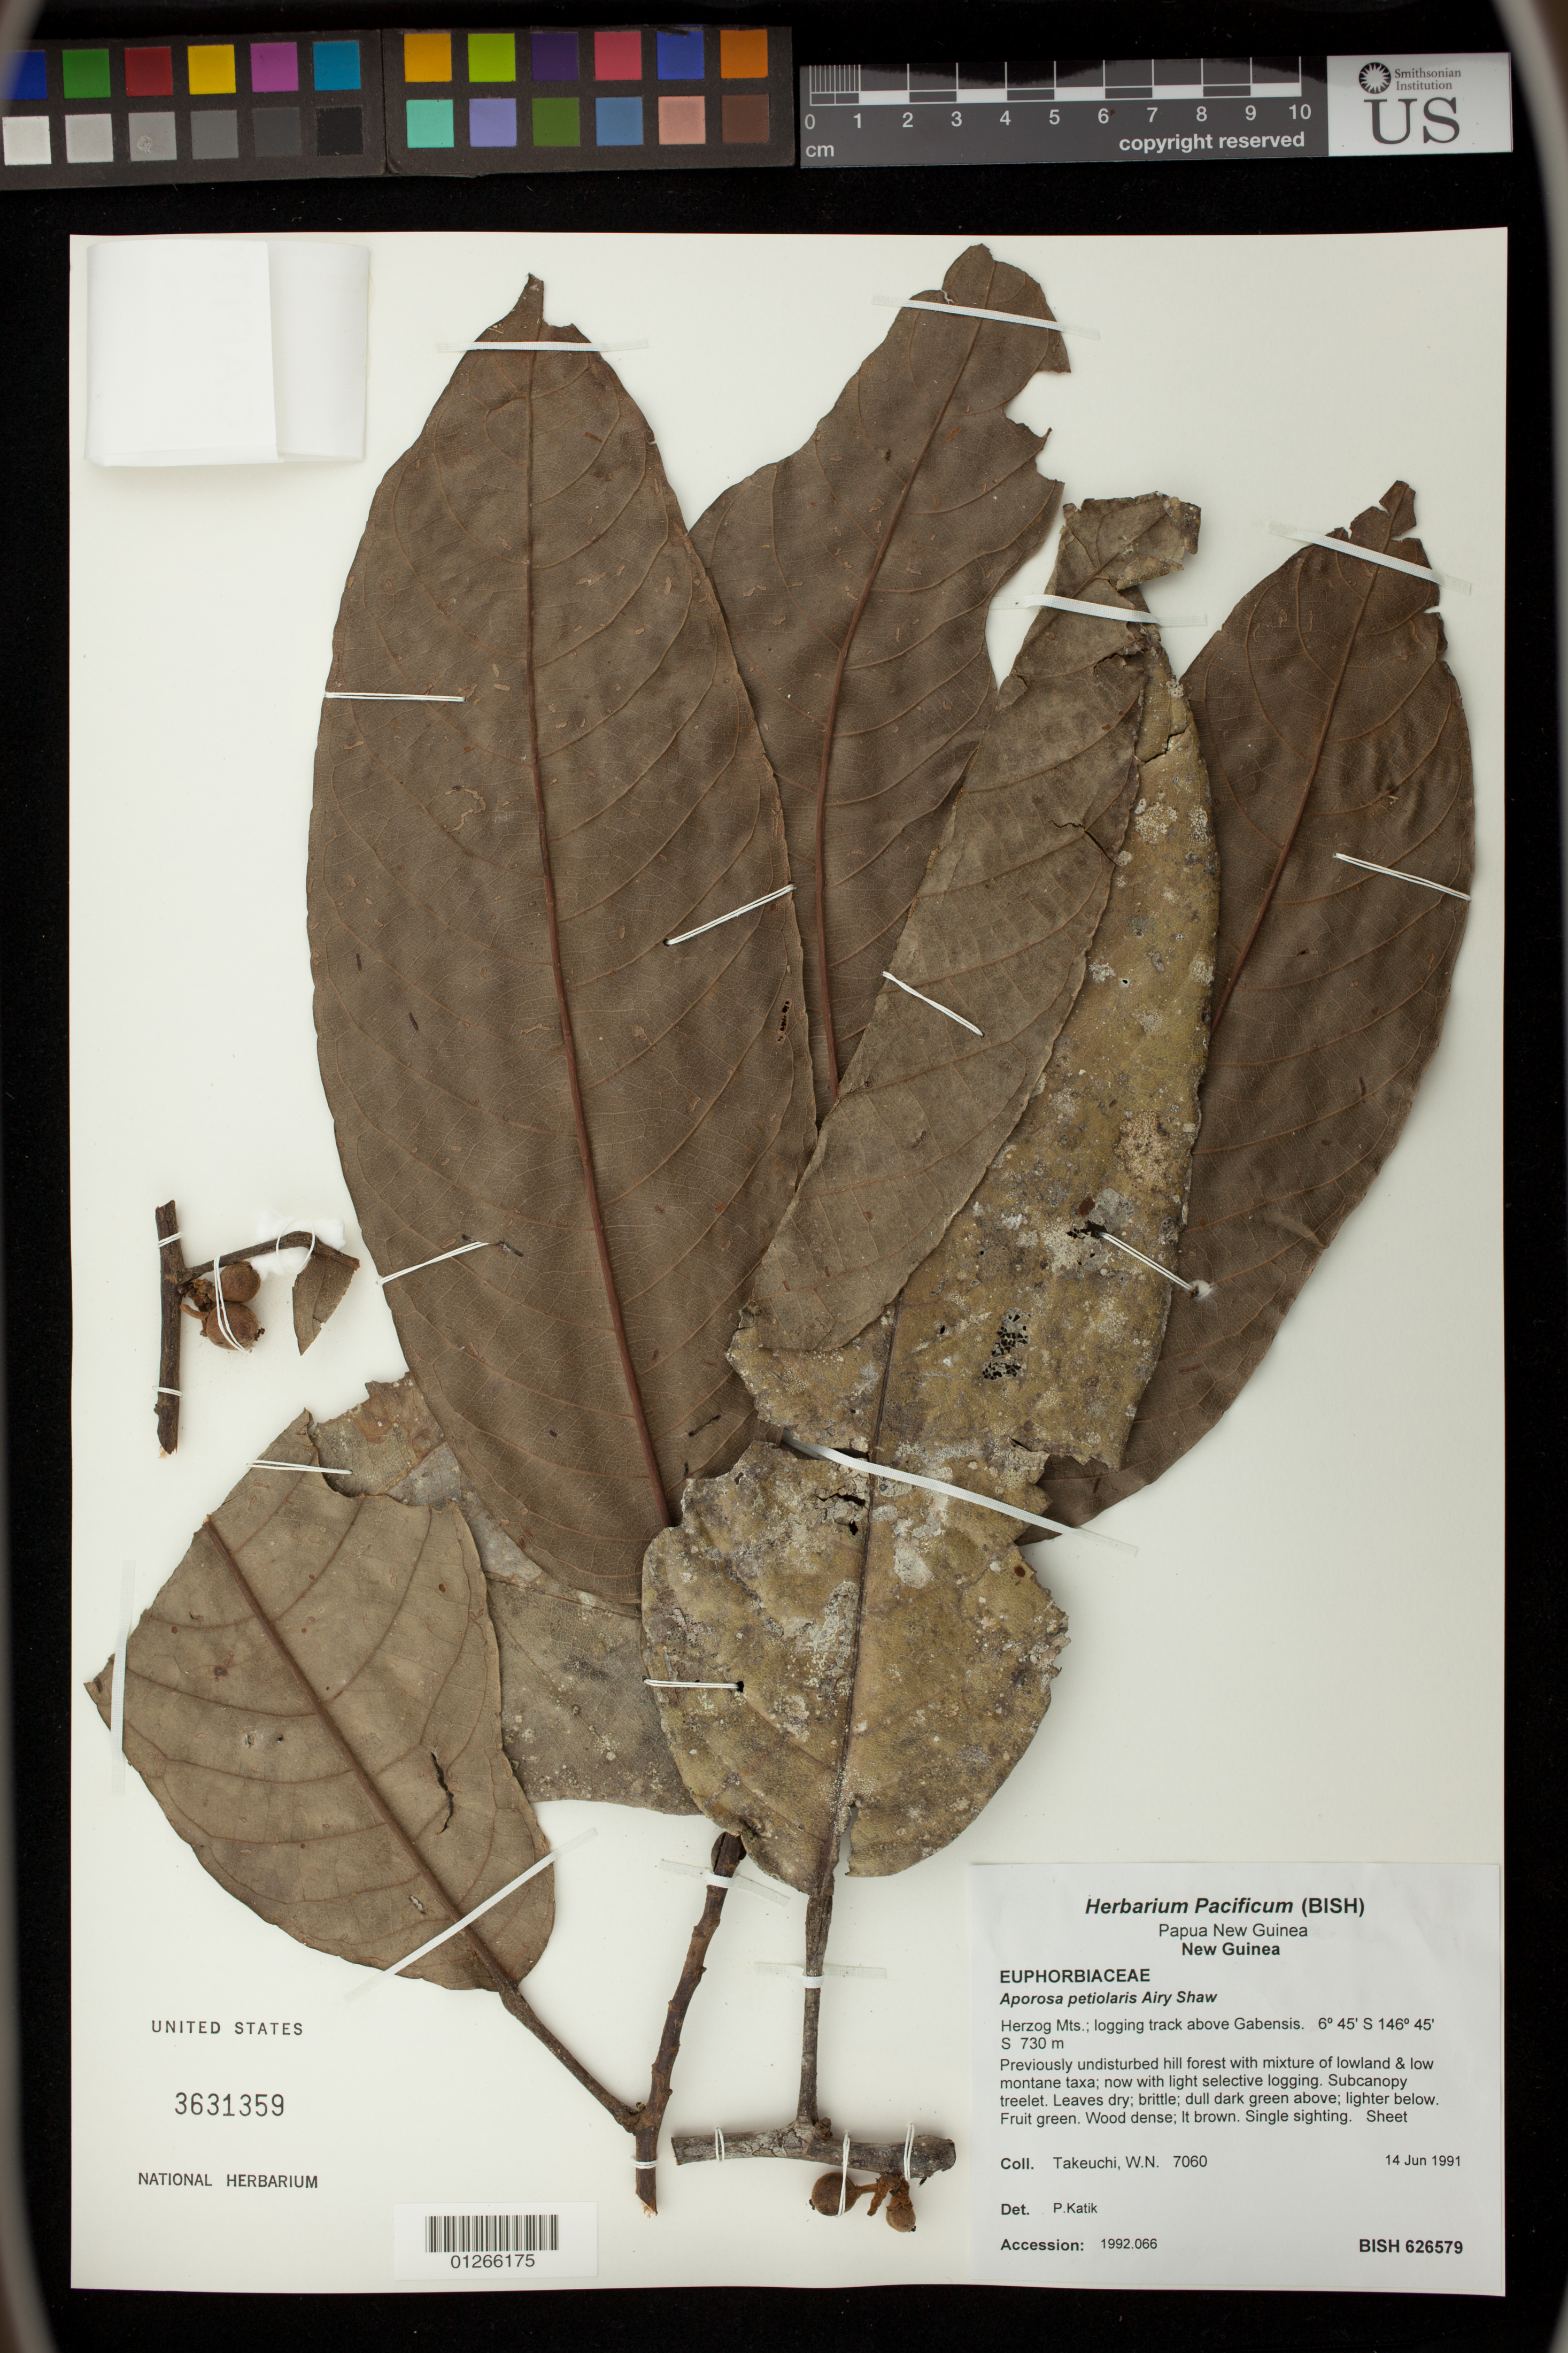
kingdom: Plantae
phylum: Tracheophyta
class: Magnoliopsida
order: Malpighiales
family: Phyllanthaceae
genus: Aporosa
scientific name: Aporosa petiolaris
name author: Airy Shaw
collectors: W. N. Takeuchi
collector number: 7060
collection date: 1991-06-14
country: Papua New Guinea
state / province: Morobe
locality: Herzog Mts.; logging track above Gabensis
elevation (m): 730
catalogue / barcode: US 3631359